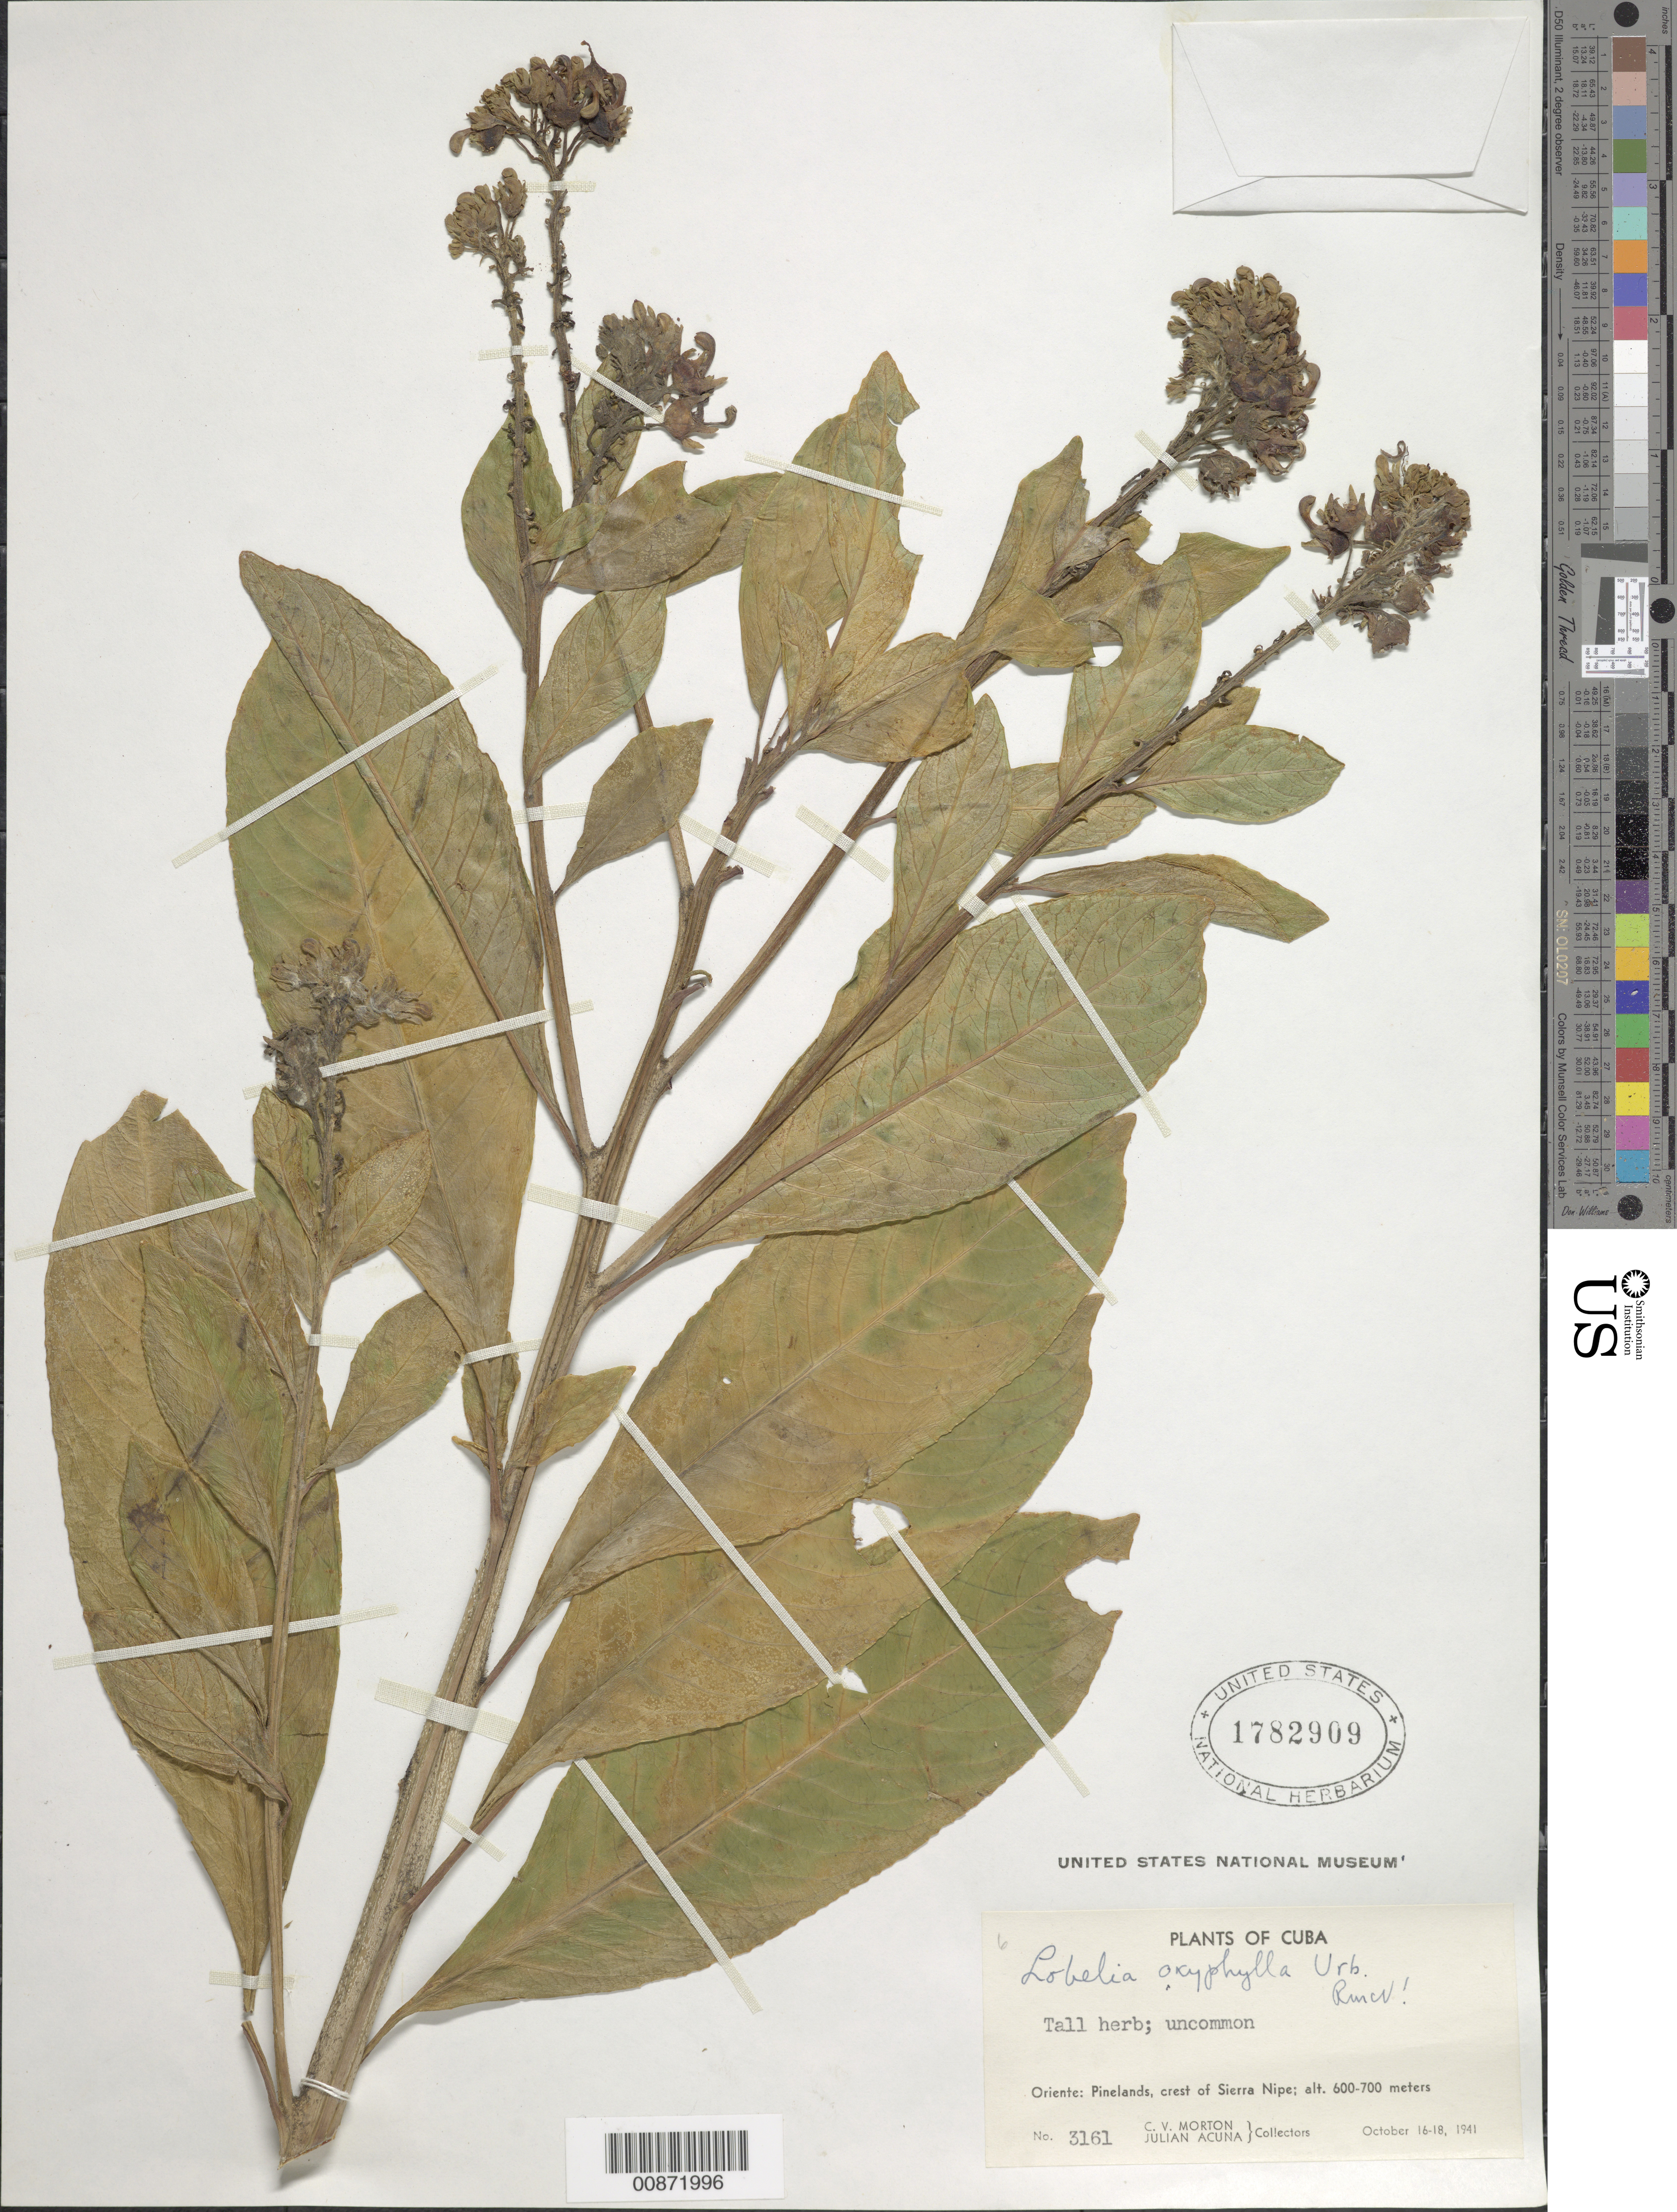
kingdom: Plantae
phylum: Tracheophyta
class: Magnoliopsida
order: Asterales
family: Campanulaceae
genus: Lobelia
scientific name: Lobelia shaferi var. shaferi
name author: Urb.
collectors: C. V. Morton & J. Acuña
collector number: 3161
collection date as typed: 16 Oct 1941 to 18 Oct 1941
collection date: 1941-10-16/1941-10-18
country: Cuba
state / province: Oriente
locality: Crest of Sierra Nipe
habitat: Pinelands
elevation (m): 600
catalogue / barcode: US 1782909